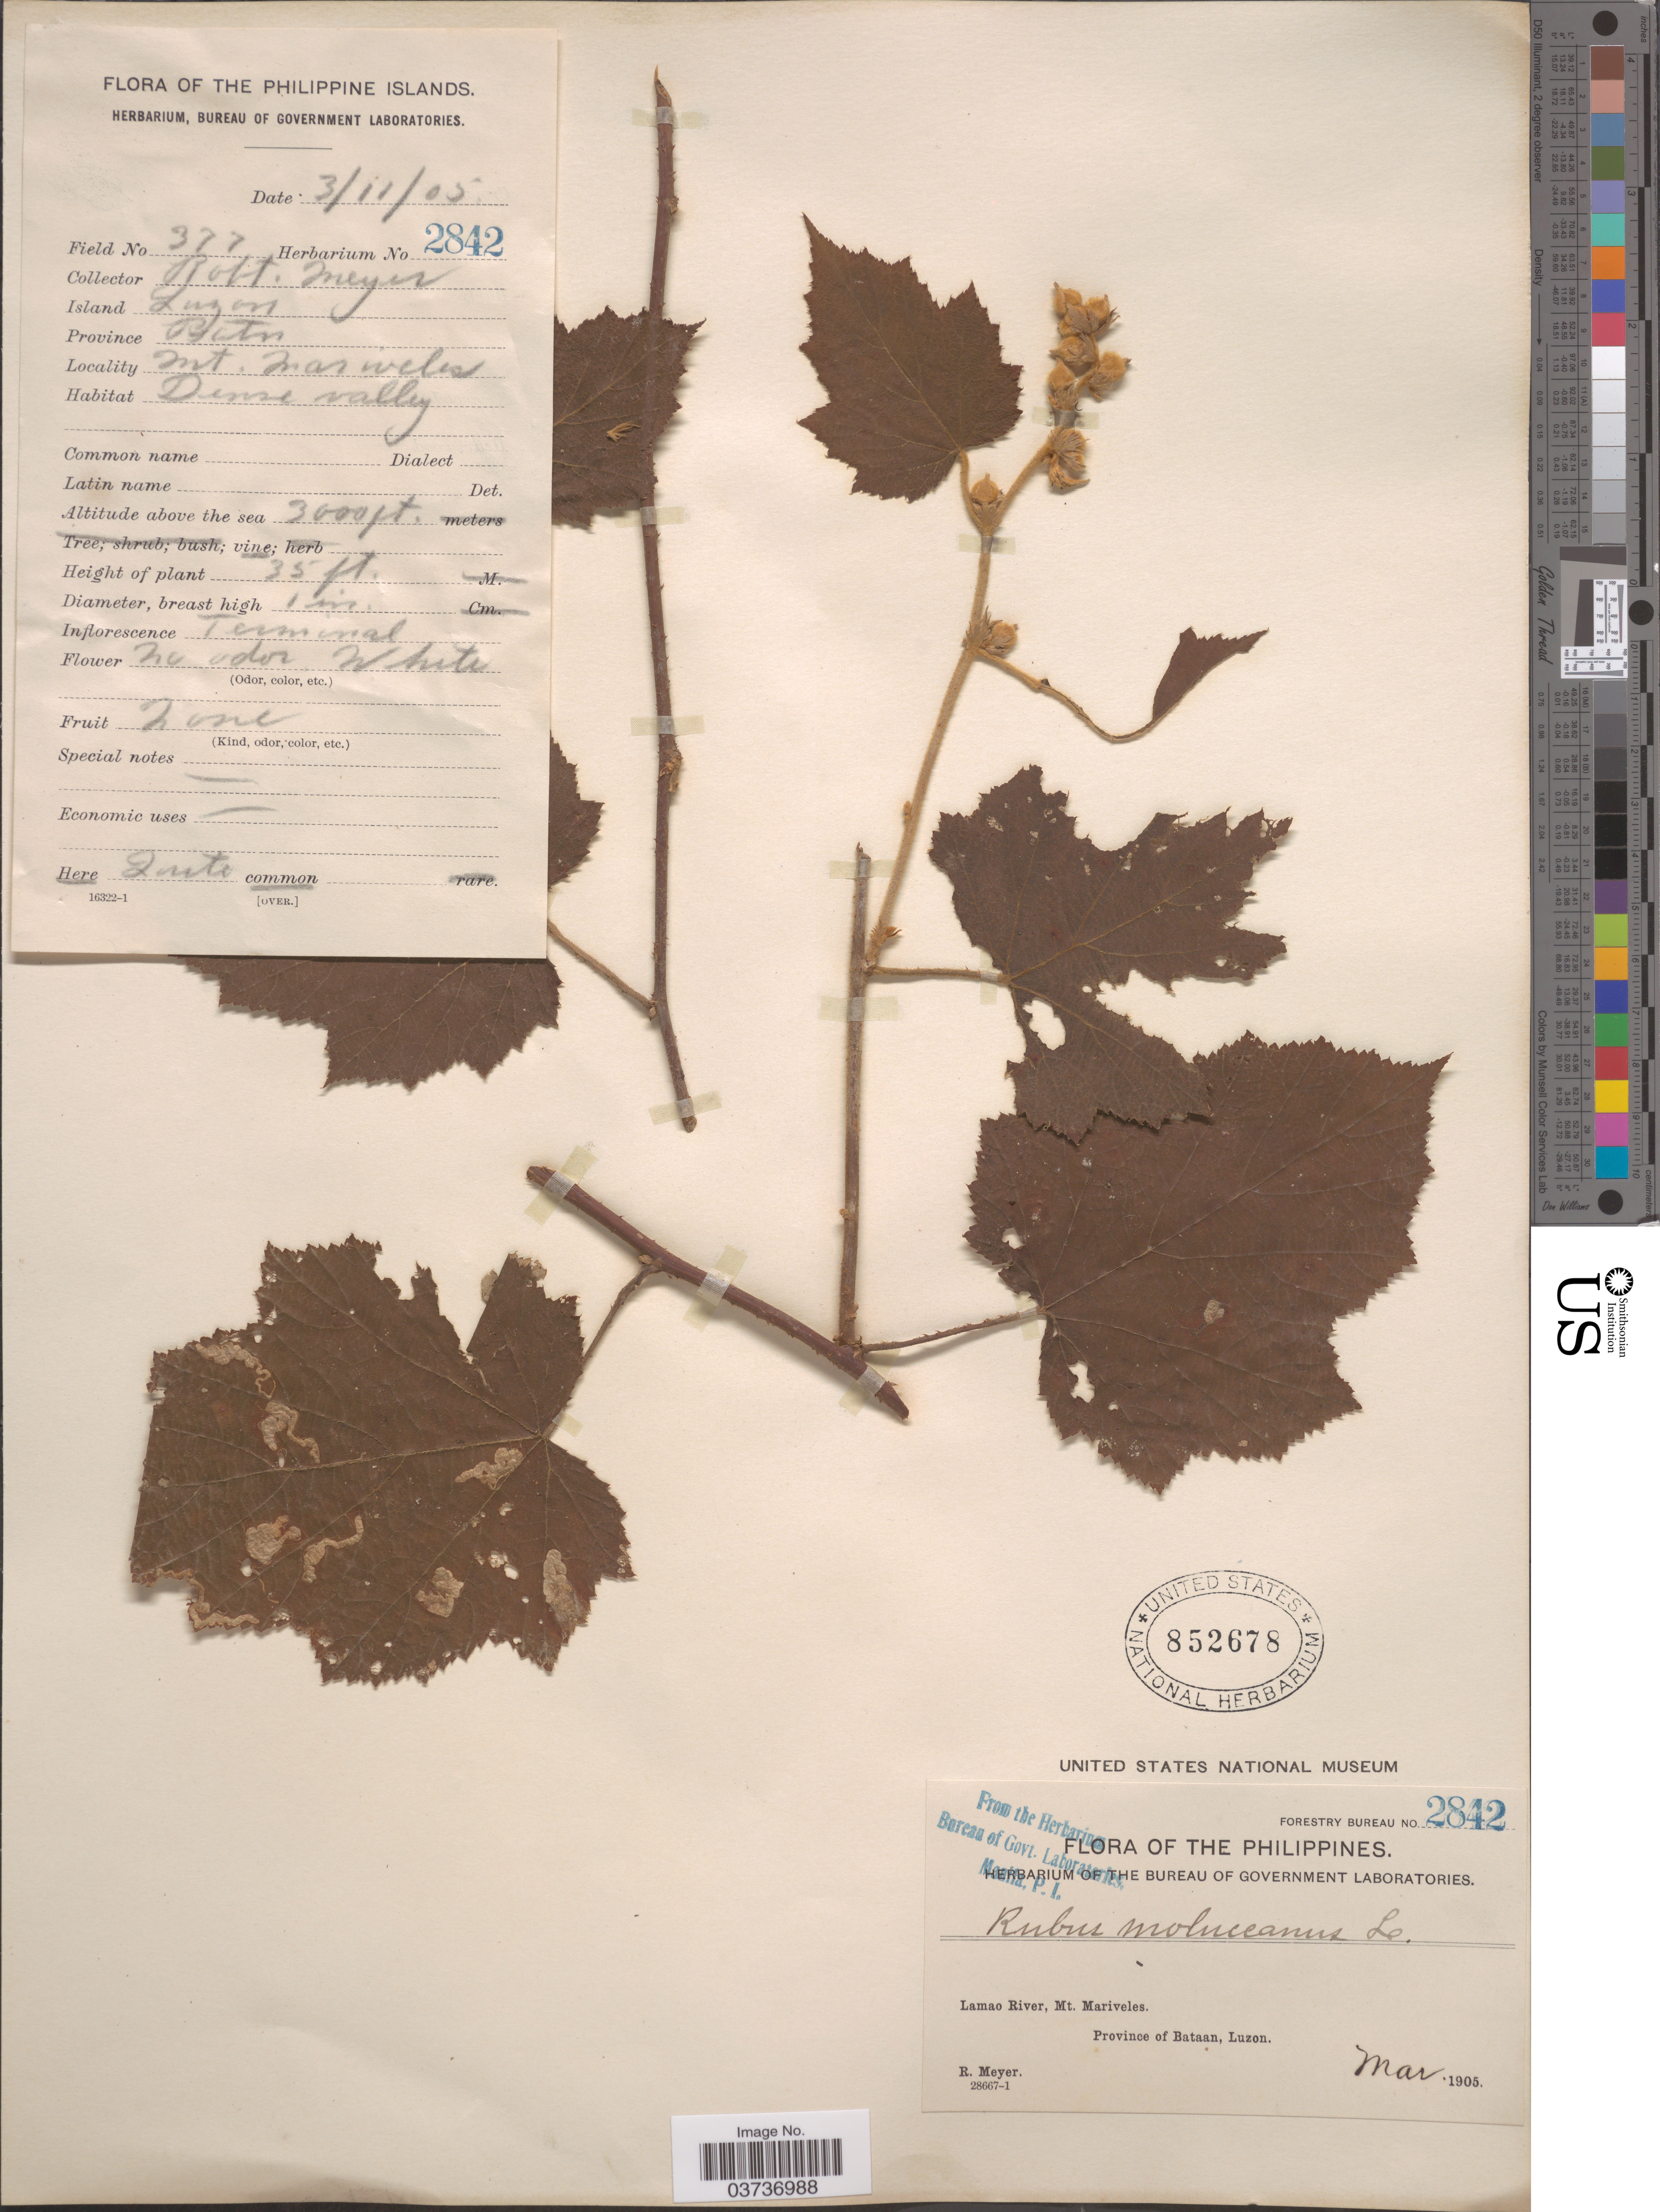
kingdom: Plantae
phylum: Tracheophyta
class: Magnoliopsida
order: Rosales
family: Rosaceae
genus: Rubus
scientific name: Rubus moluccanus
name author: L.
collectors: R. Meyer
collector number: Forestry of Bureau 2842/ 377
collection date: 1905-03-11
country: Philippines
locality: Lamao River, Mt. Mariveles. Province of Bataan, Luzon.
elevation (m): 914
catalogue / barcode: US 852678